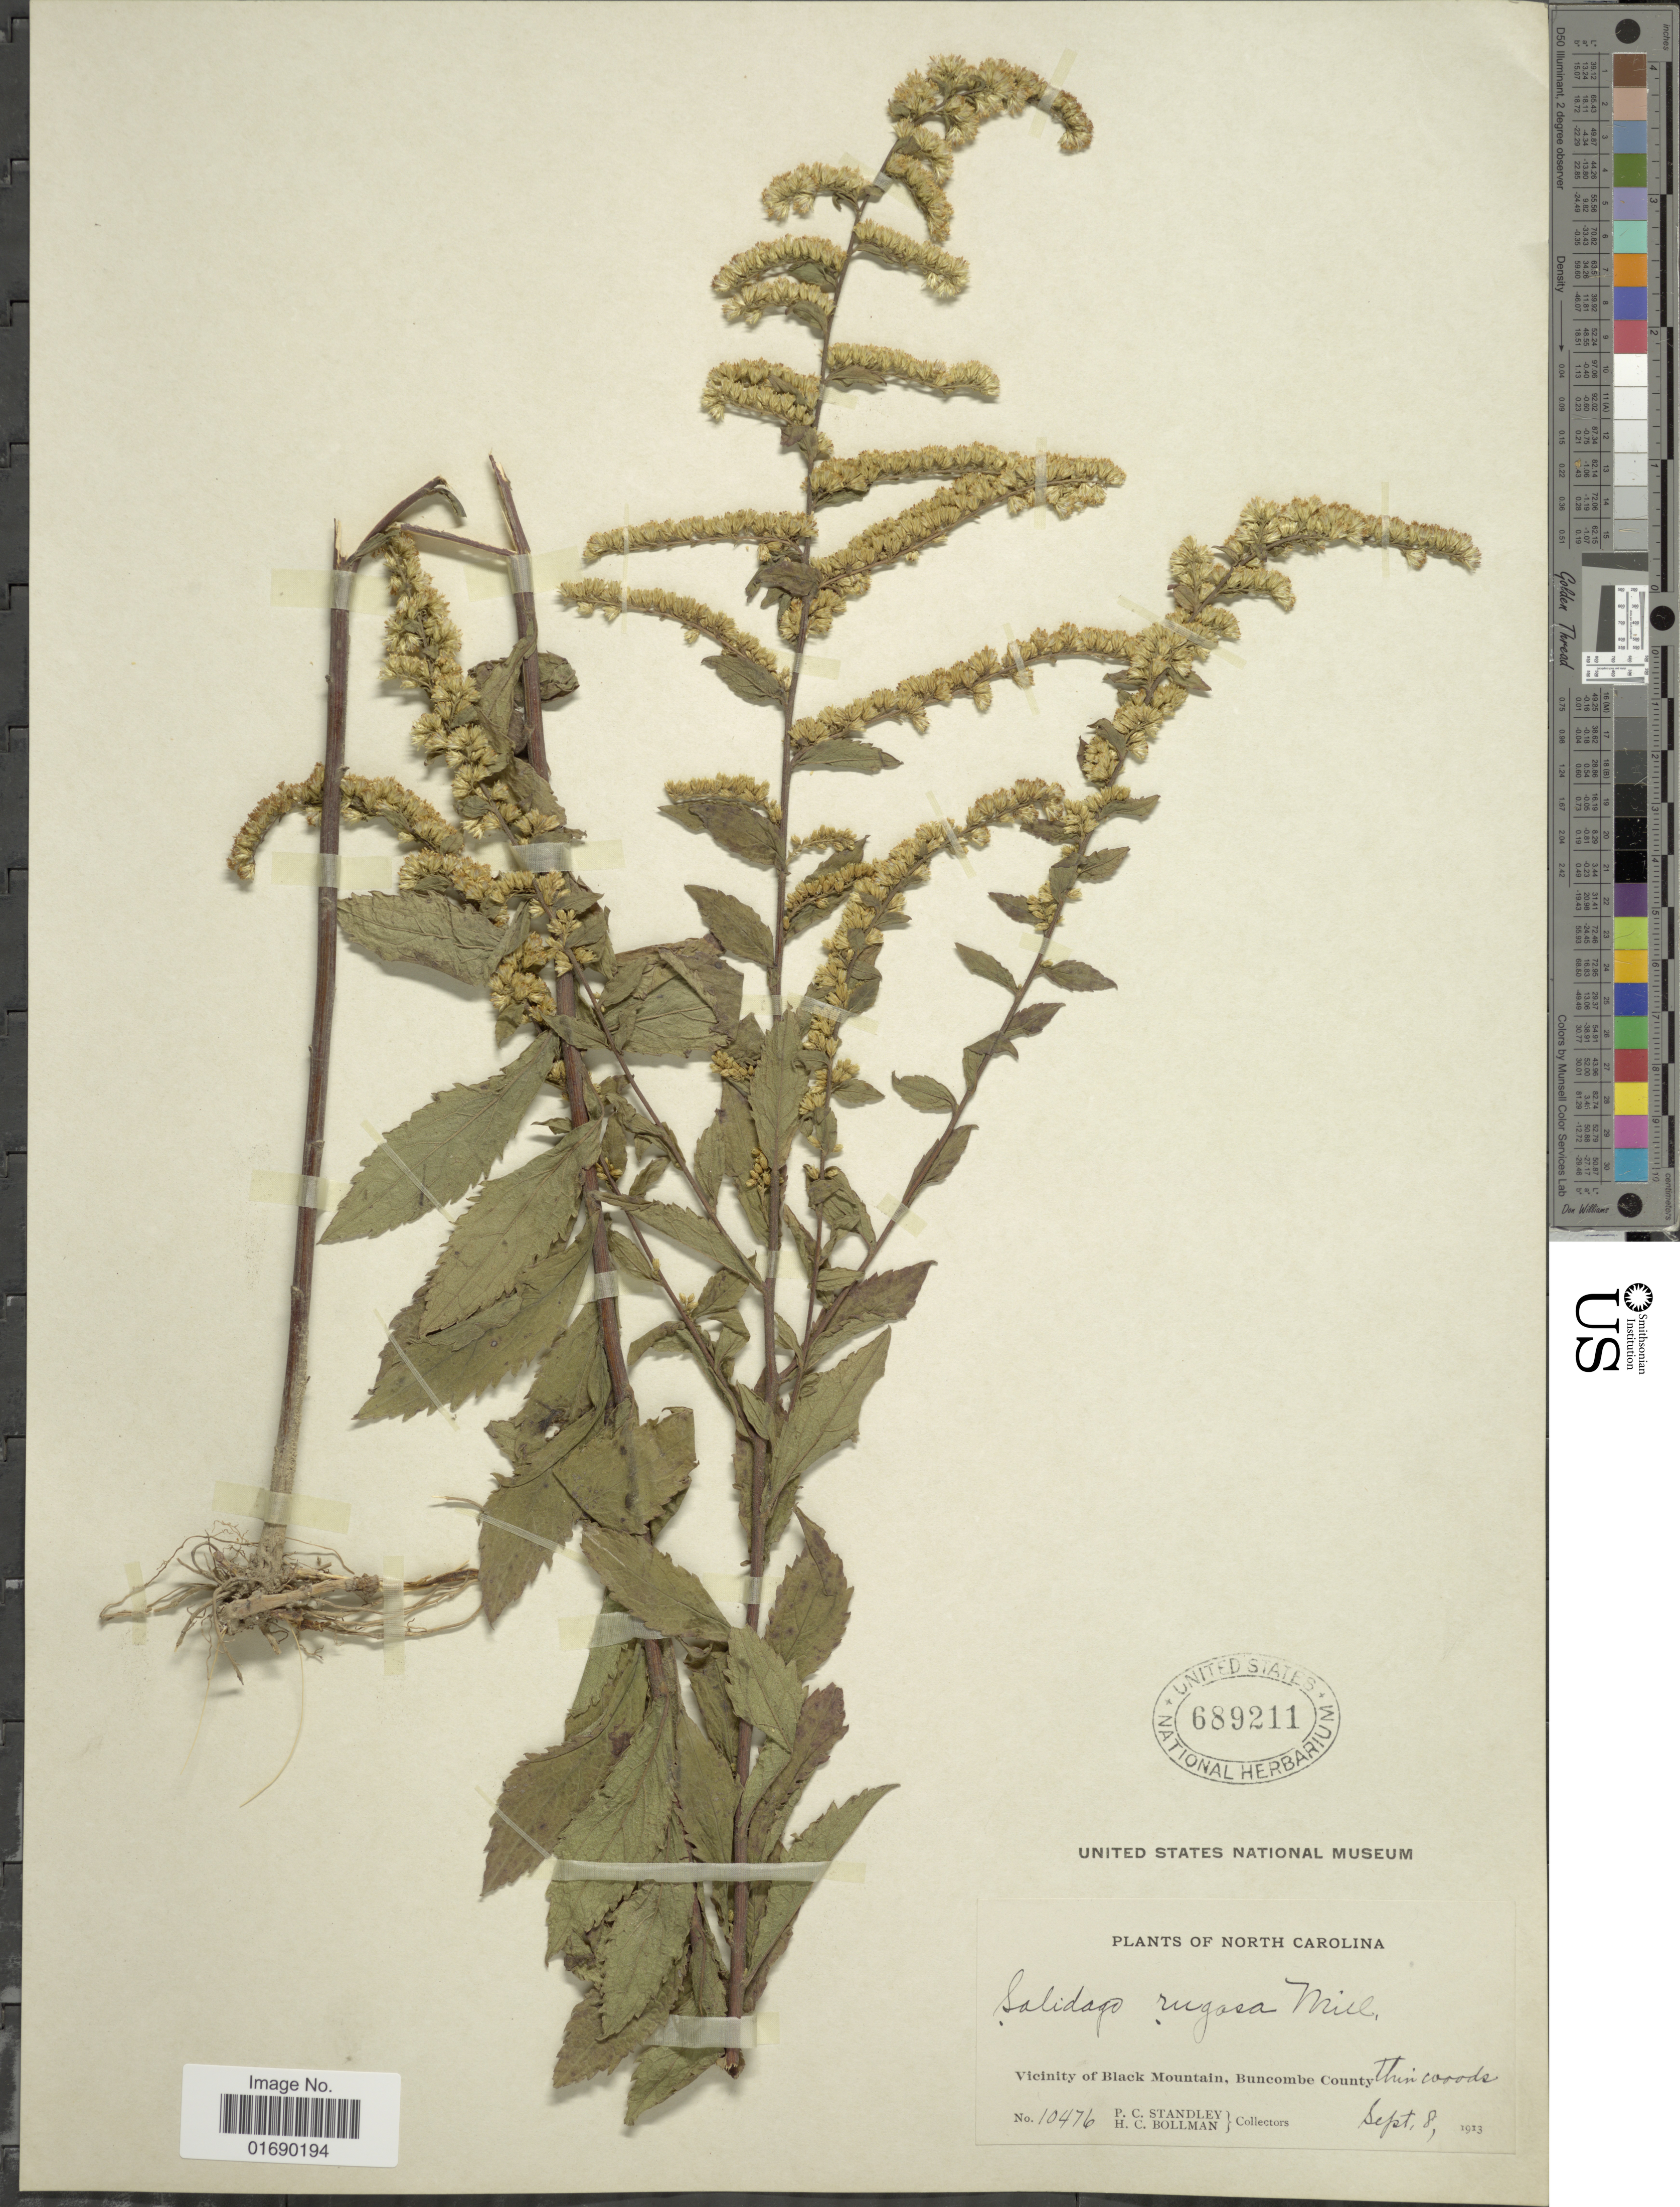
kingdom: Plantae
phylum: Tracheophyta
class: Magnoliopsida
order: Asterales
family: Asteraceae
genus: Solidago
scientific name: Solidago rugosa var. aspera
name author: (Aiton) Cronq.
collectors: P. C. Standley & H. C. Bollman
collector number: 10476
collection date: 1913-09-08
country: United States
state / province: North Carolina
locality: Vicinity of Black Mountain, Buncombe County, thin woods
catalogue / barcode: US 689211